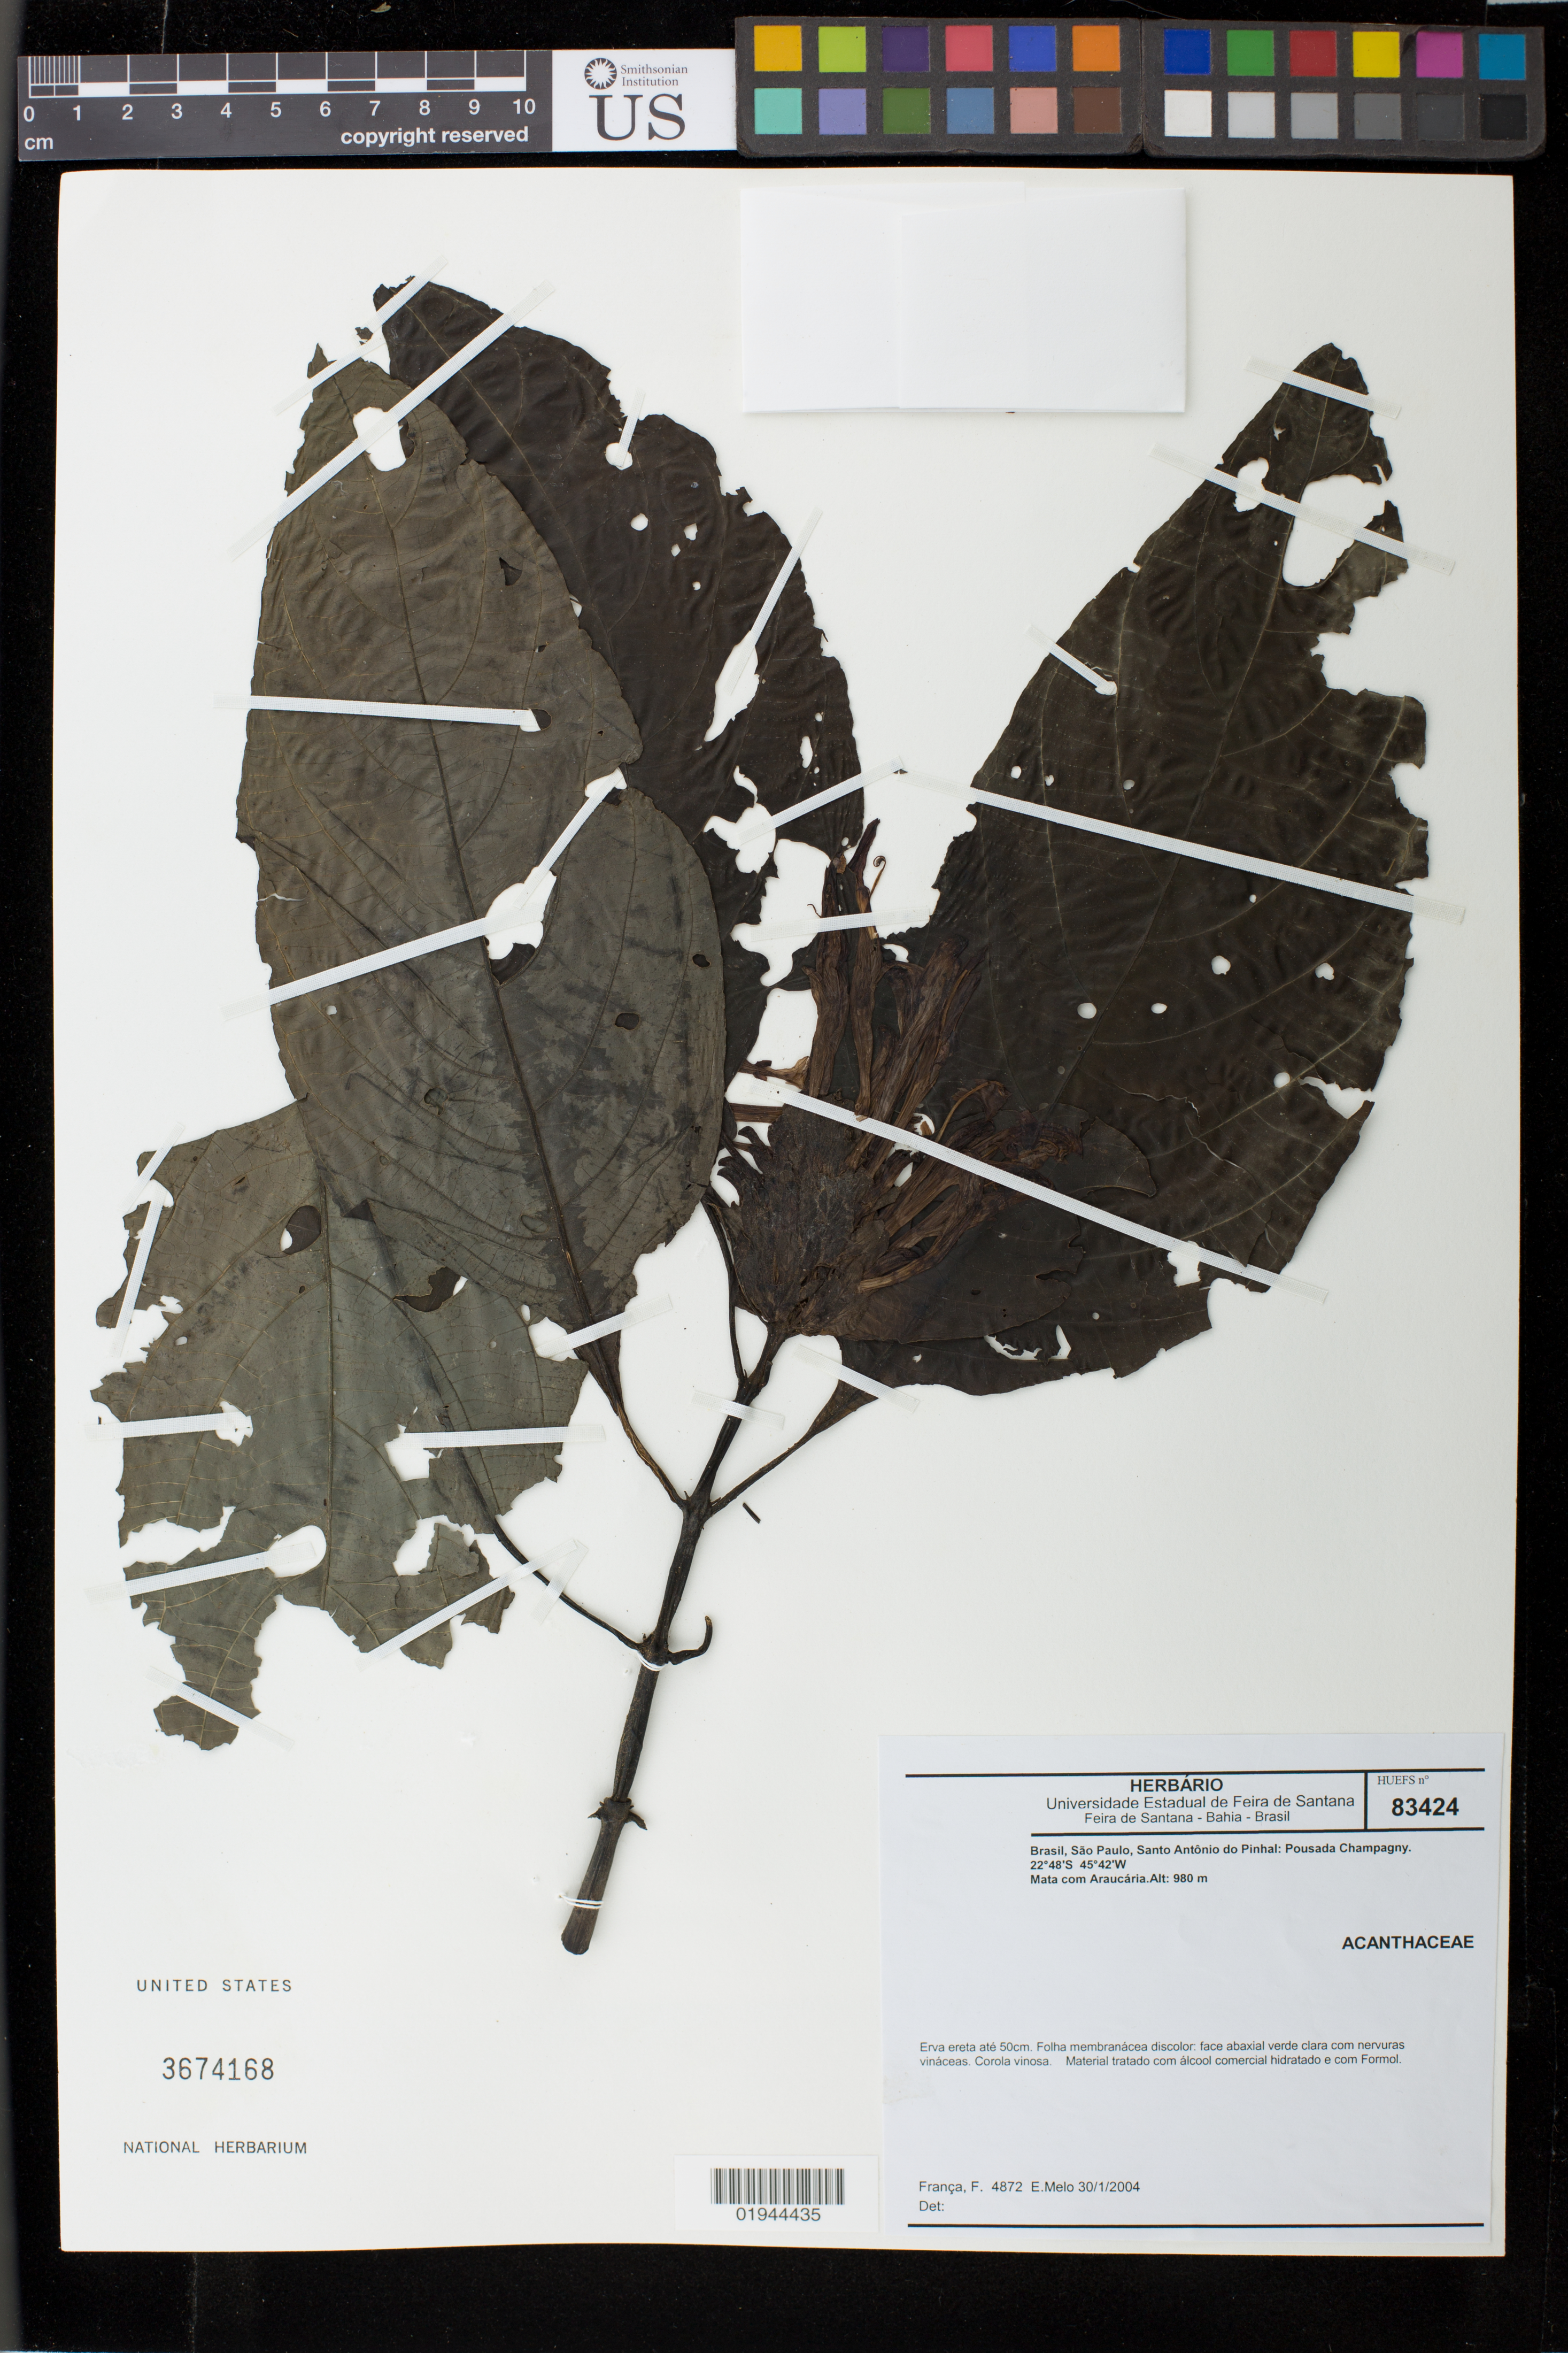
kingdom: Plantae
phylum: Tracheophyta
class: Magnoliopsida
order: Lamiales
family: Acanthaceae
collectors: F. França & E. Melo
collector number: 4872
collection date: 2004-01-30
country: Brazil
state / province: São Paulo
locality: Santo Antonio do Pinhal: Pousada Champagny. Mata com Araucaria.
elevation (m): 980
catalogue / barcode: US 3674168